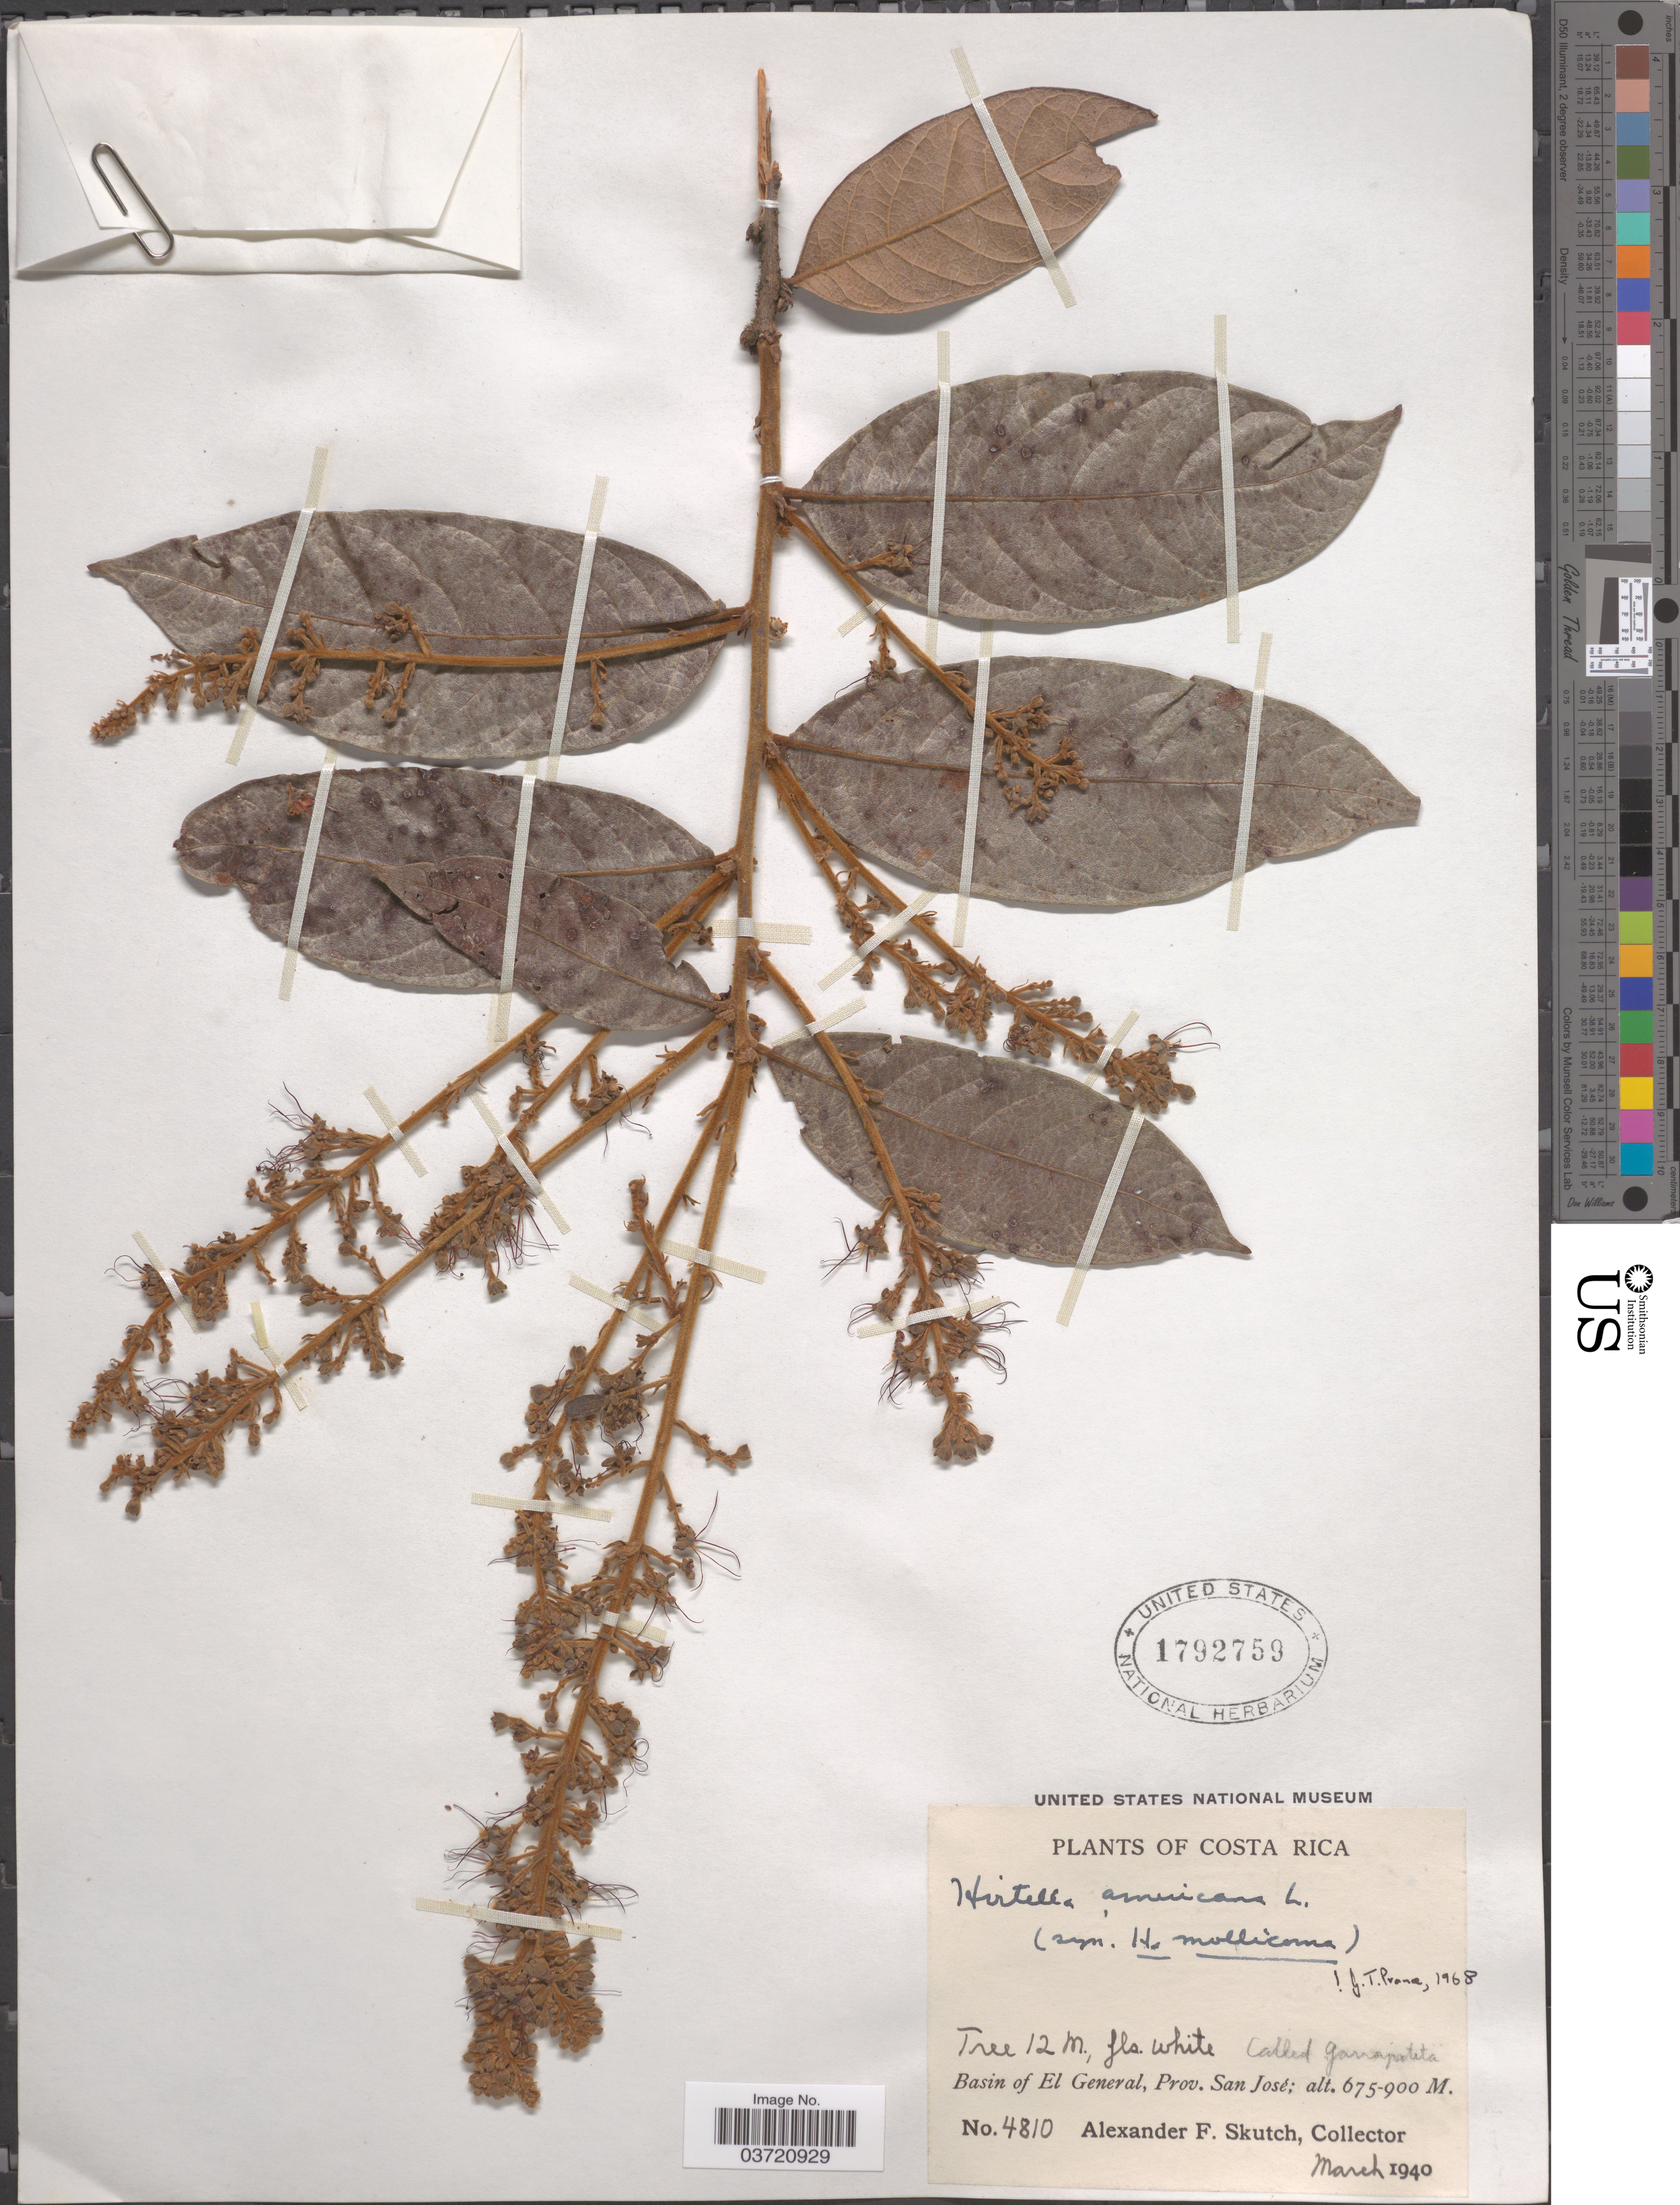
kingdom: Plantae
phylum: Tracheophyta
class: Magnoliopsida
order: Malpighiales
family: Chrysobalanaceae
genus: Hirtella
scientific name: Hirtella americana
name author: L.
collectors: A. F. Skutch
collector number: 4810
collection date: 1940-03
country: Costa Rica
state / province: San José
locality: Basin of El General.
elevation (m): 675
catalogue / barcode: US 1792759